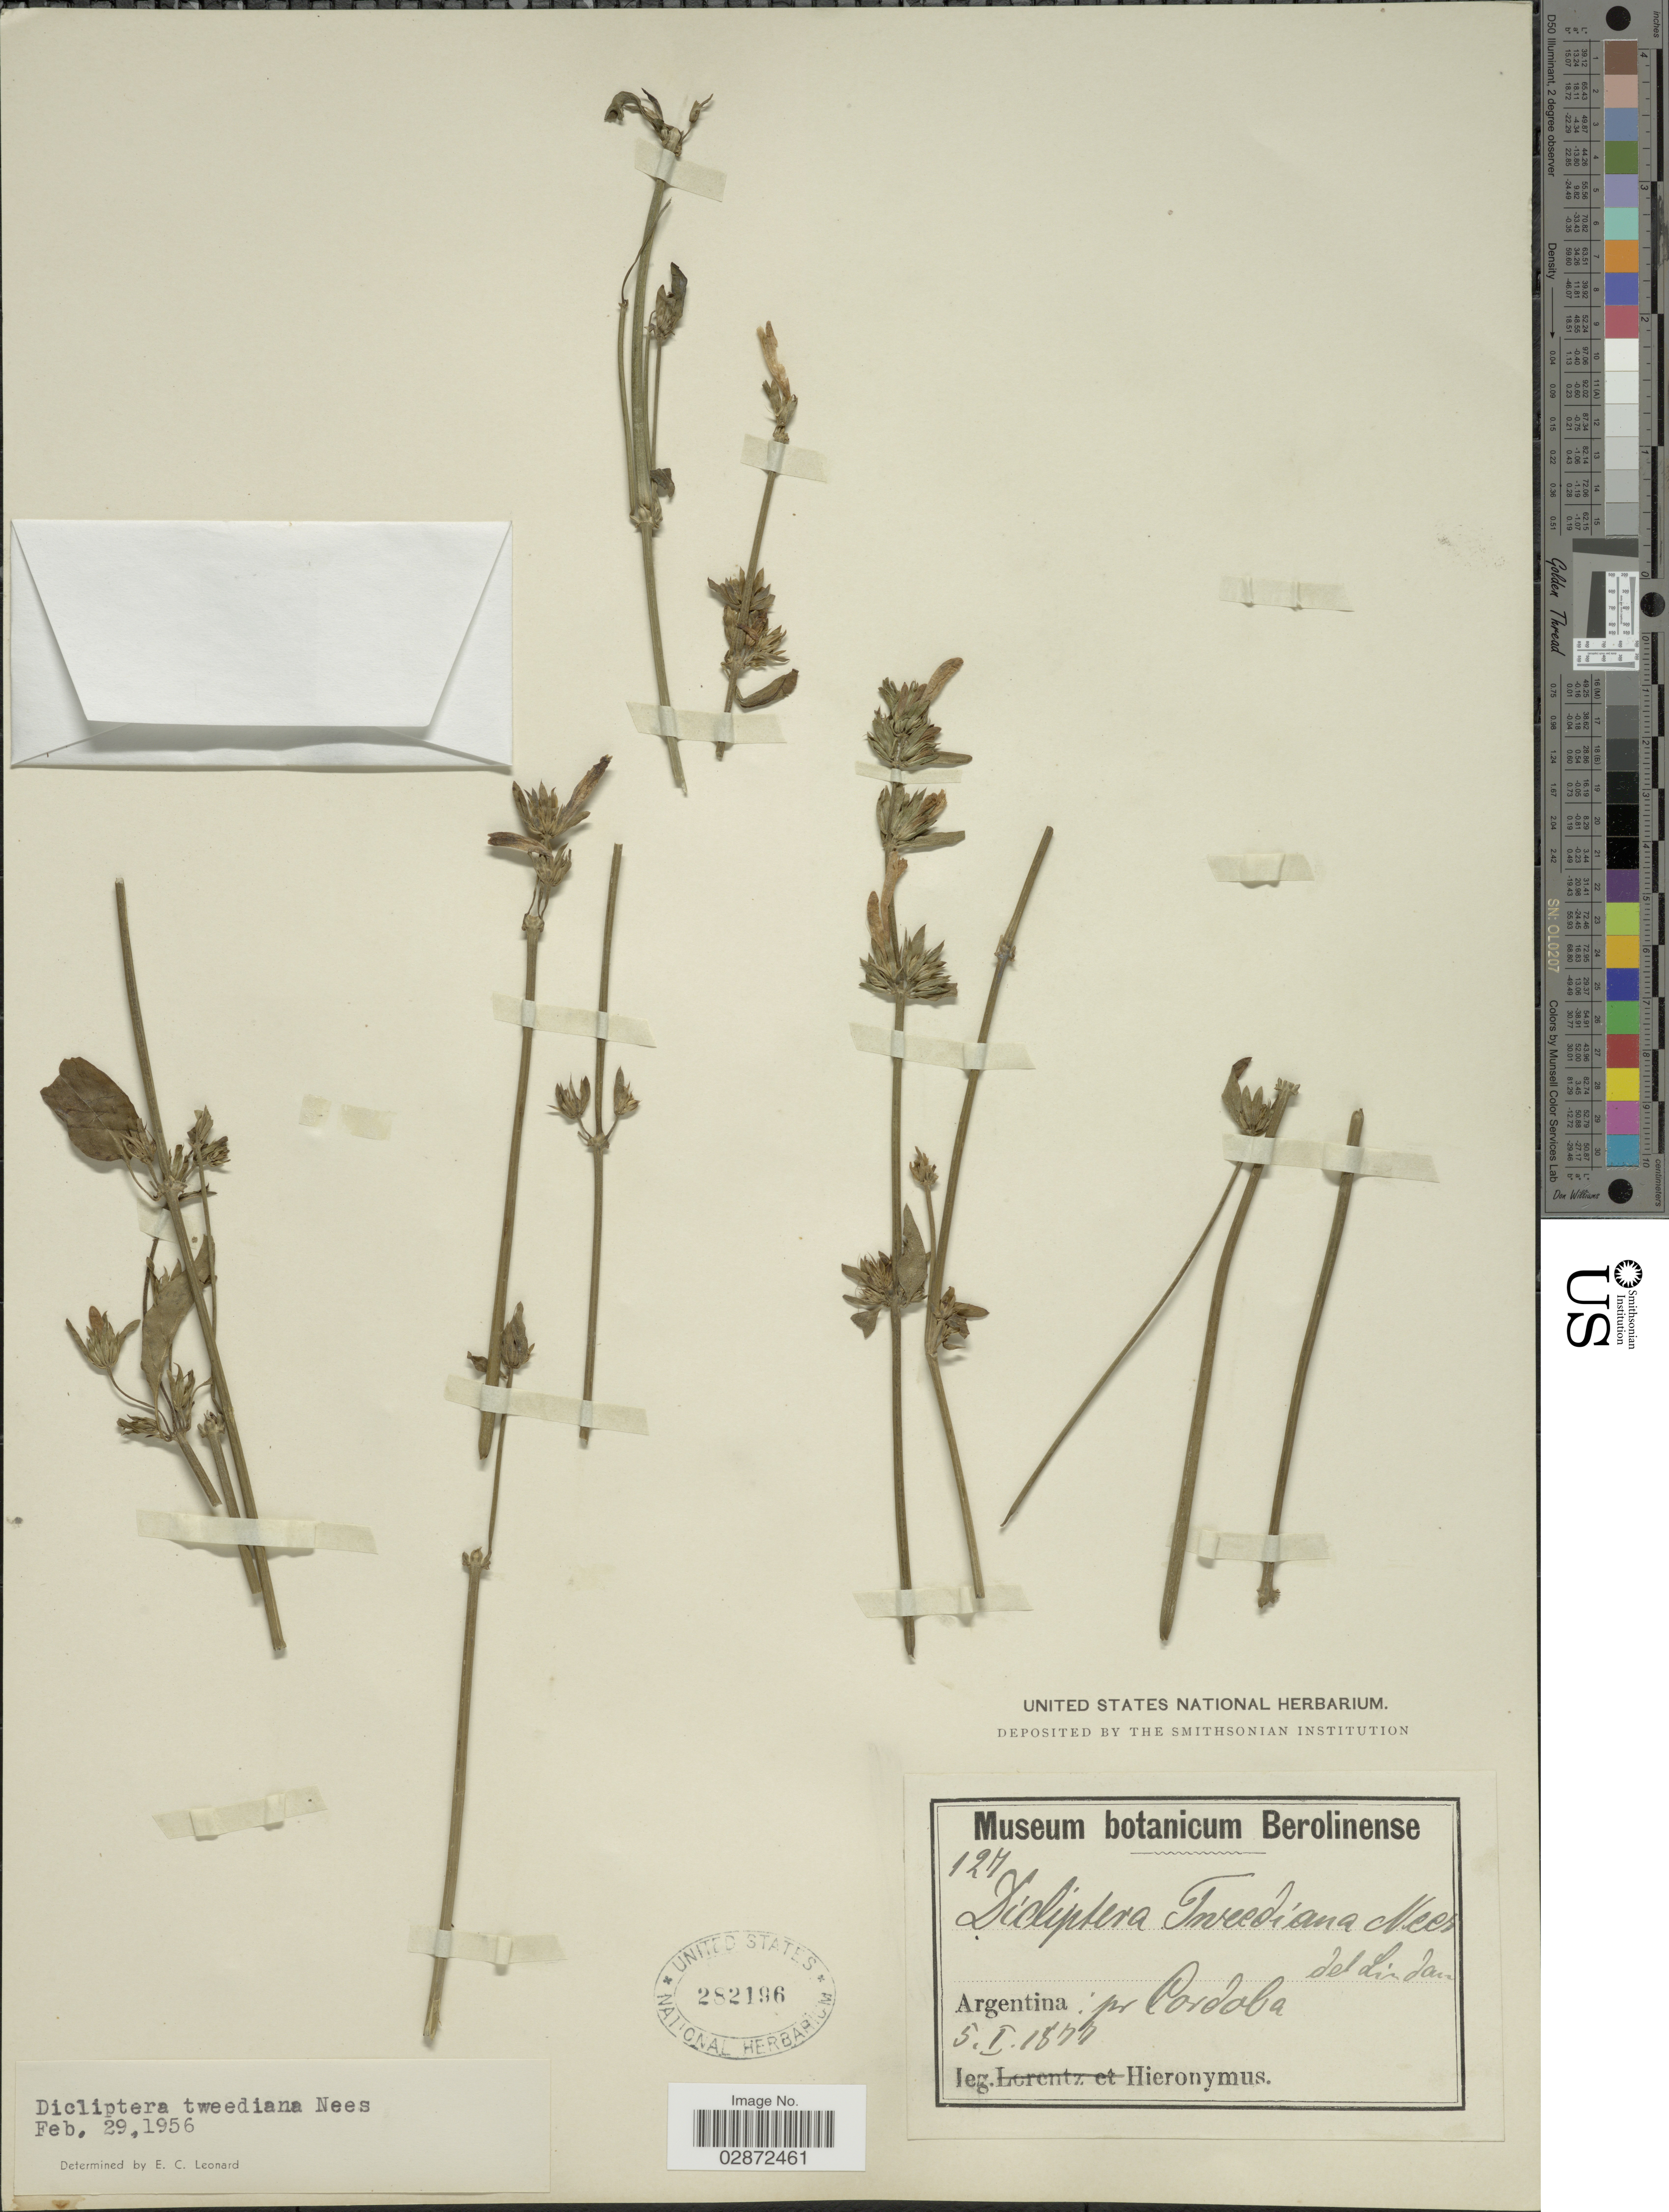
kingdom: Plantae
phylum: Tracheophyta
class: Magnoliopsida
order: Lamiales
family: Acanthaceae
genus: Dicliptera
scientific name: Dicliptera squarrosa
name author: Nees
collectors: -. Hieronymus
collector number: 127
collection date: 1877-01-05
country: Argentina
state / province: Cordoba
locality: Pr. Cordoba.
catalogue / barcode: US 282196